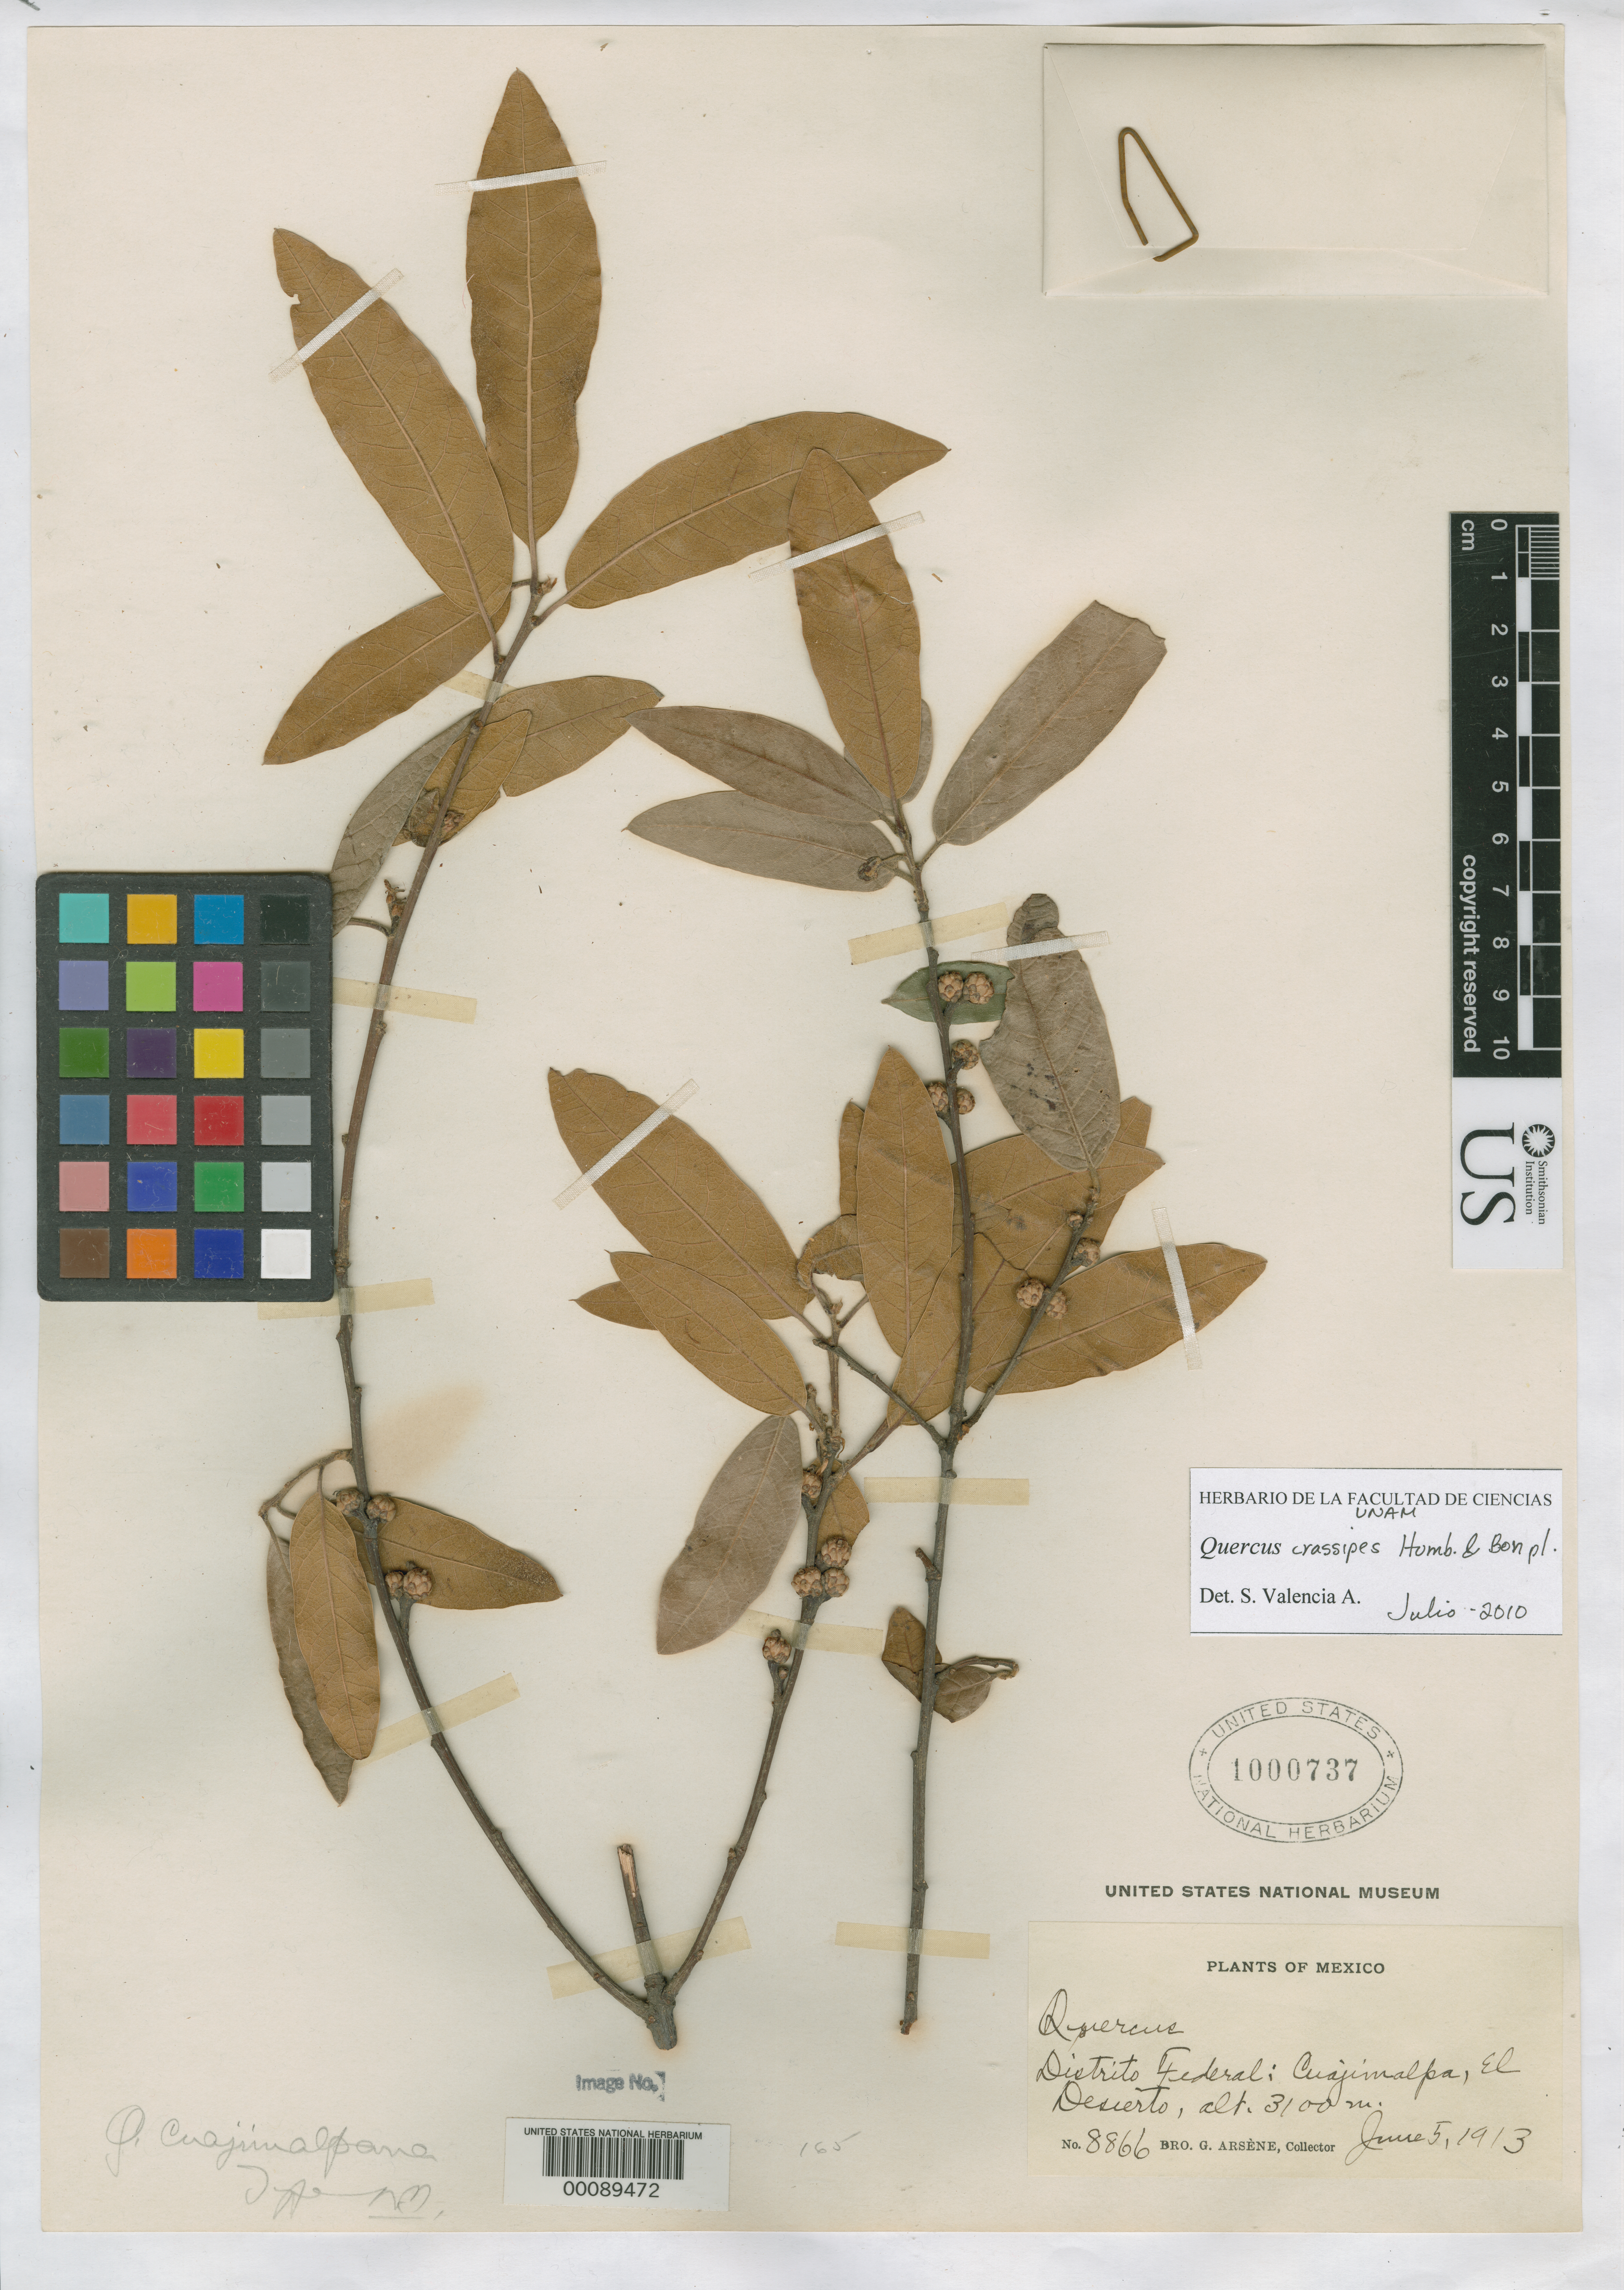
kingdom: Plantae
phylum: Tracheophyta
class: Magnoliopsida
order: Fagales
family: Fagaceae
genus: Quercus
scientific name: Quercus cuajimalpana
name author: Trel.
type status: Holotype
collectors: Bro. G. Arsène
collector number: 8866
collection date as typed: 05 Jun 1913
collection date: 1913-06-05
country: Mexico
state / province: Distrito Federal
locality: Cuajimalpa.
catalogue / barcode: US 1000737